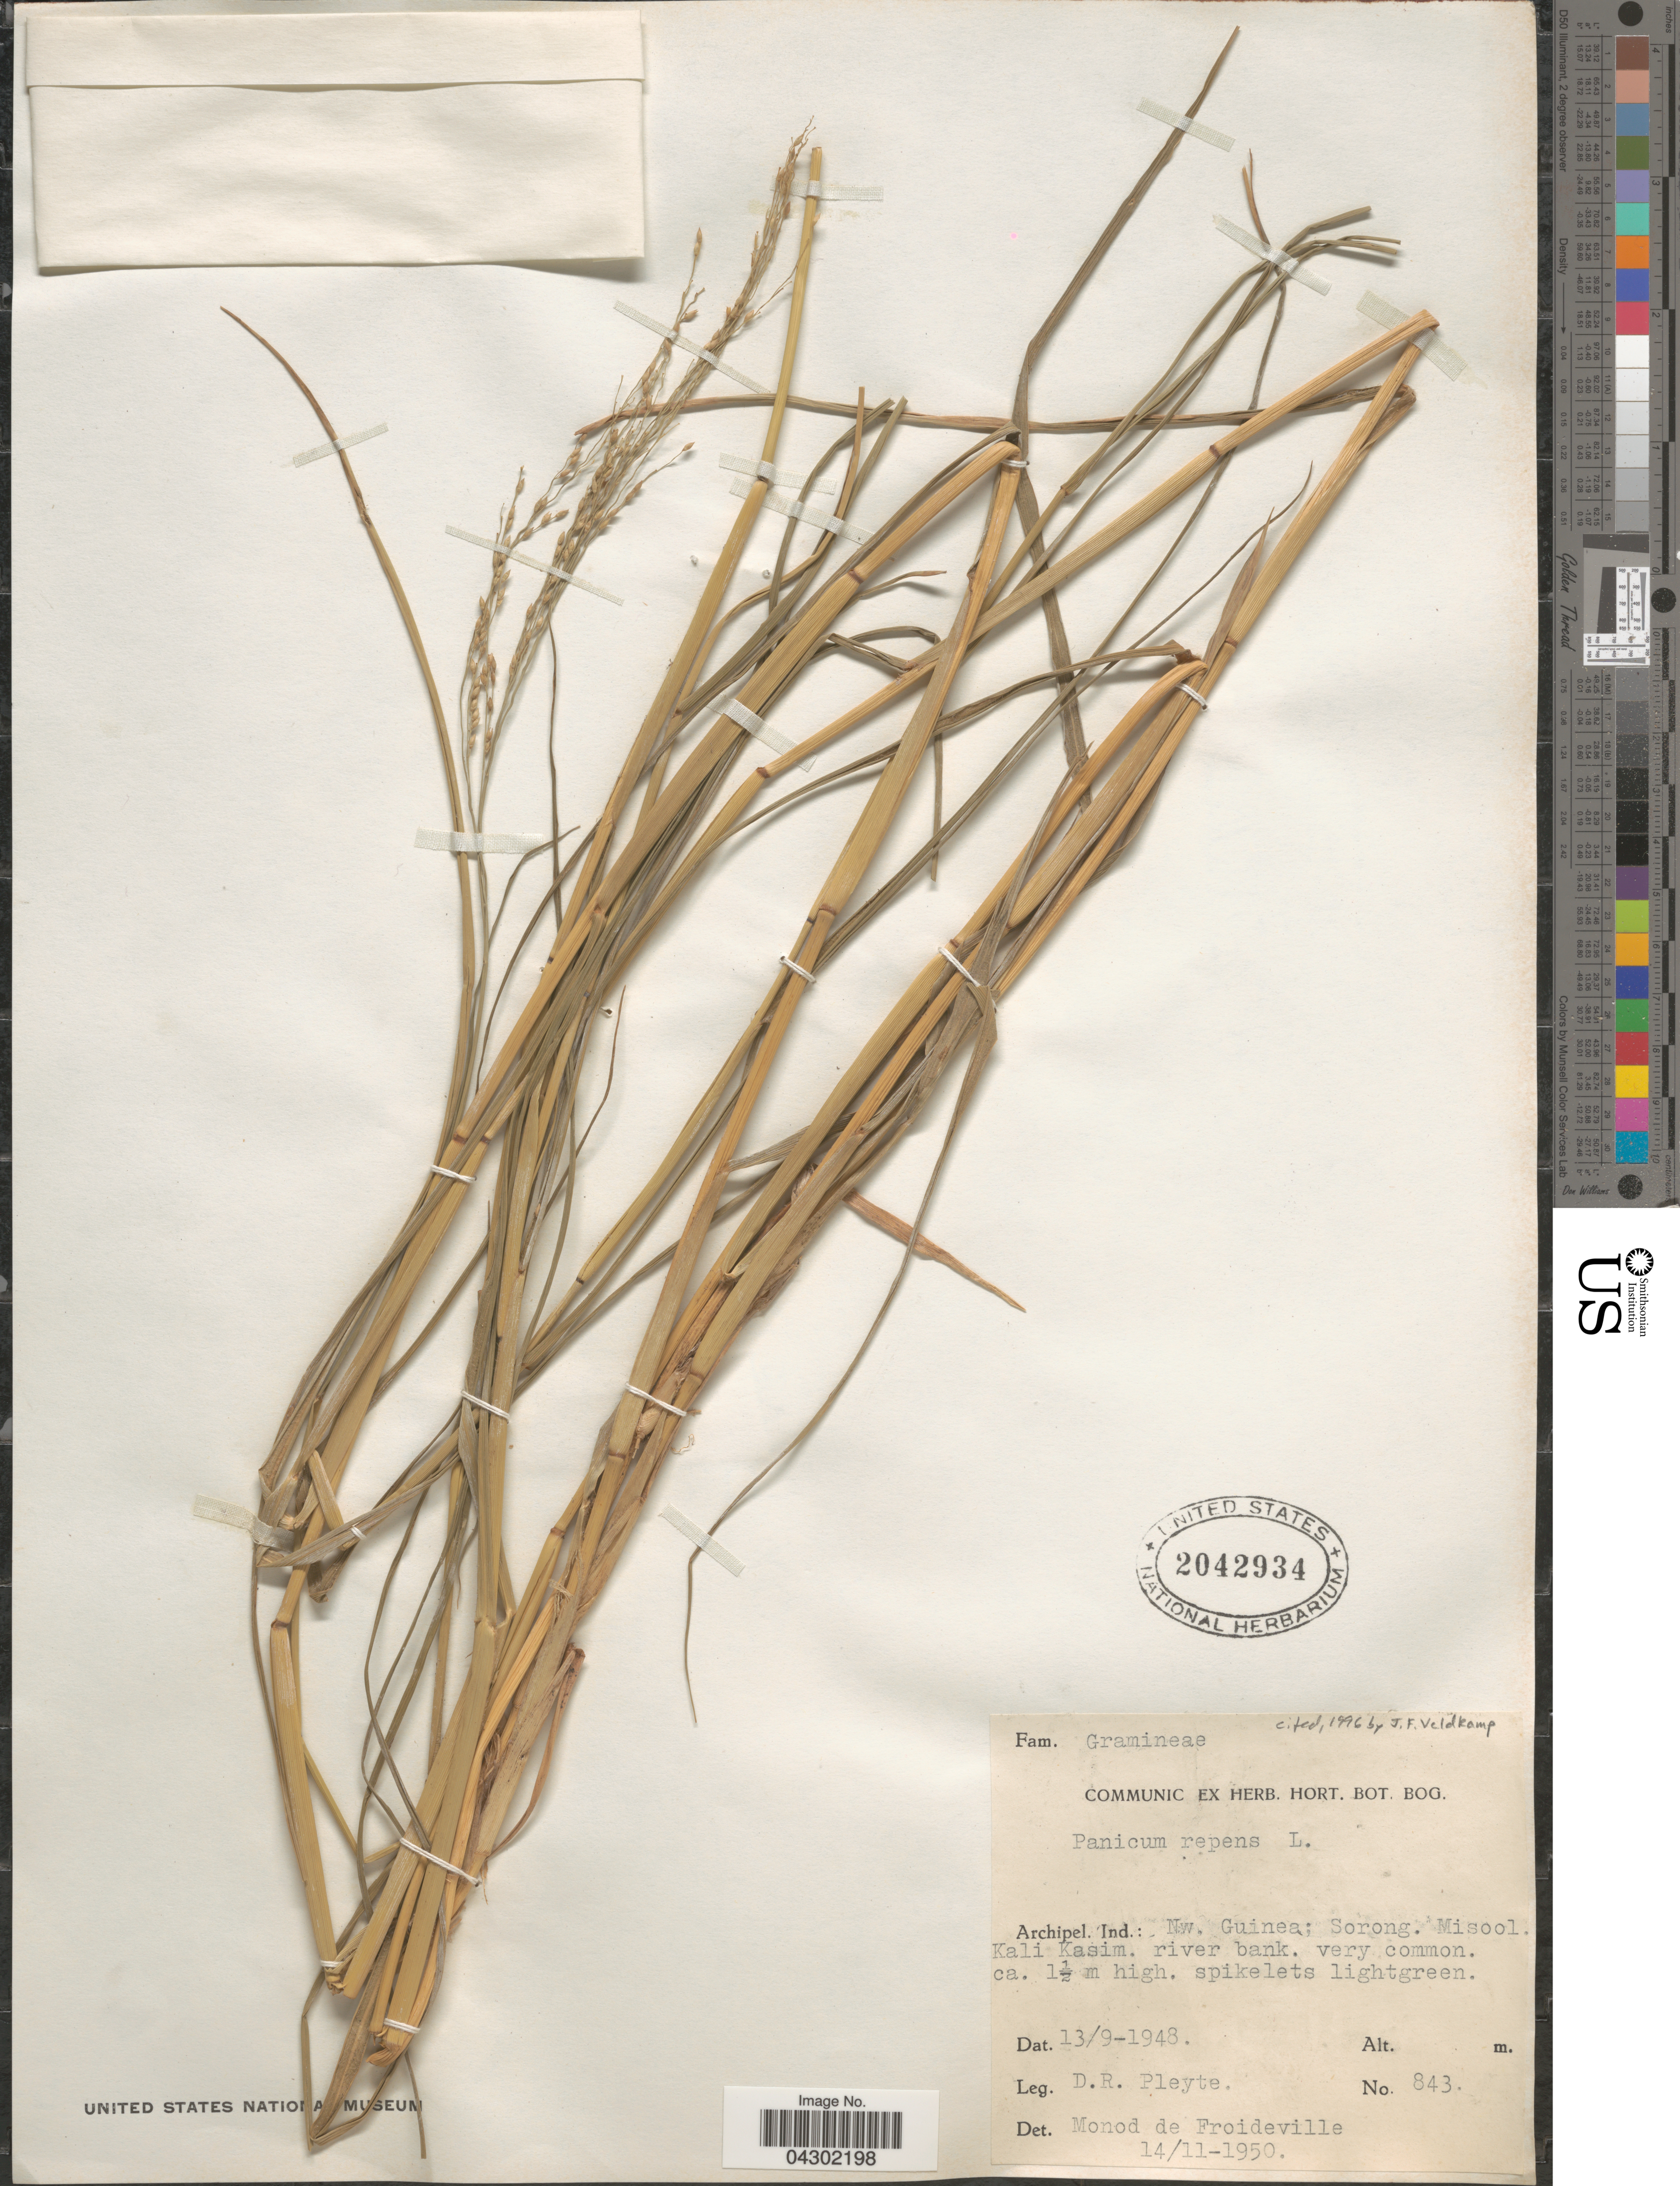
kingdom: Plantae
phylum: Tracheophyta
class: Liliopsida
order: Poales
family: Poaceae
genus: Panicum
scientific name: Panicum repens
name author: L.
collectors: D. Pleyte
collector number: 843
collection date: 1948-09-13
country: Indonesia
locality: Archipel. Ind.: Nw. Guinea; Sorong. Misool. Kali Kasim.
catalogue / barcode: US 2042934